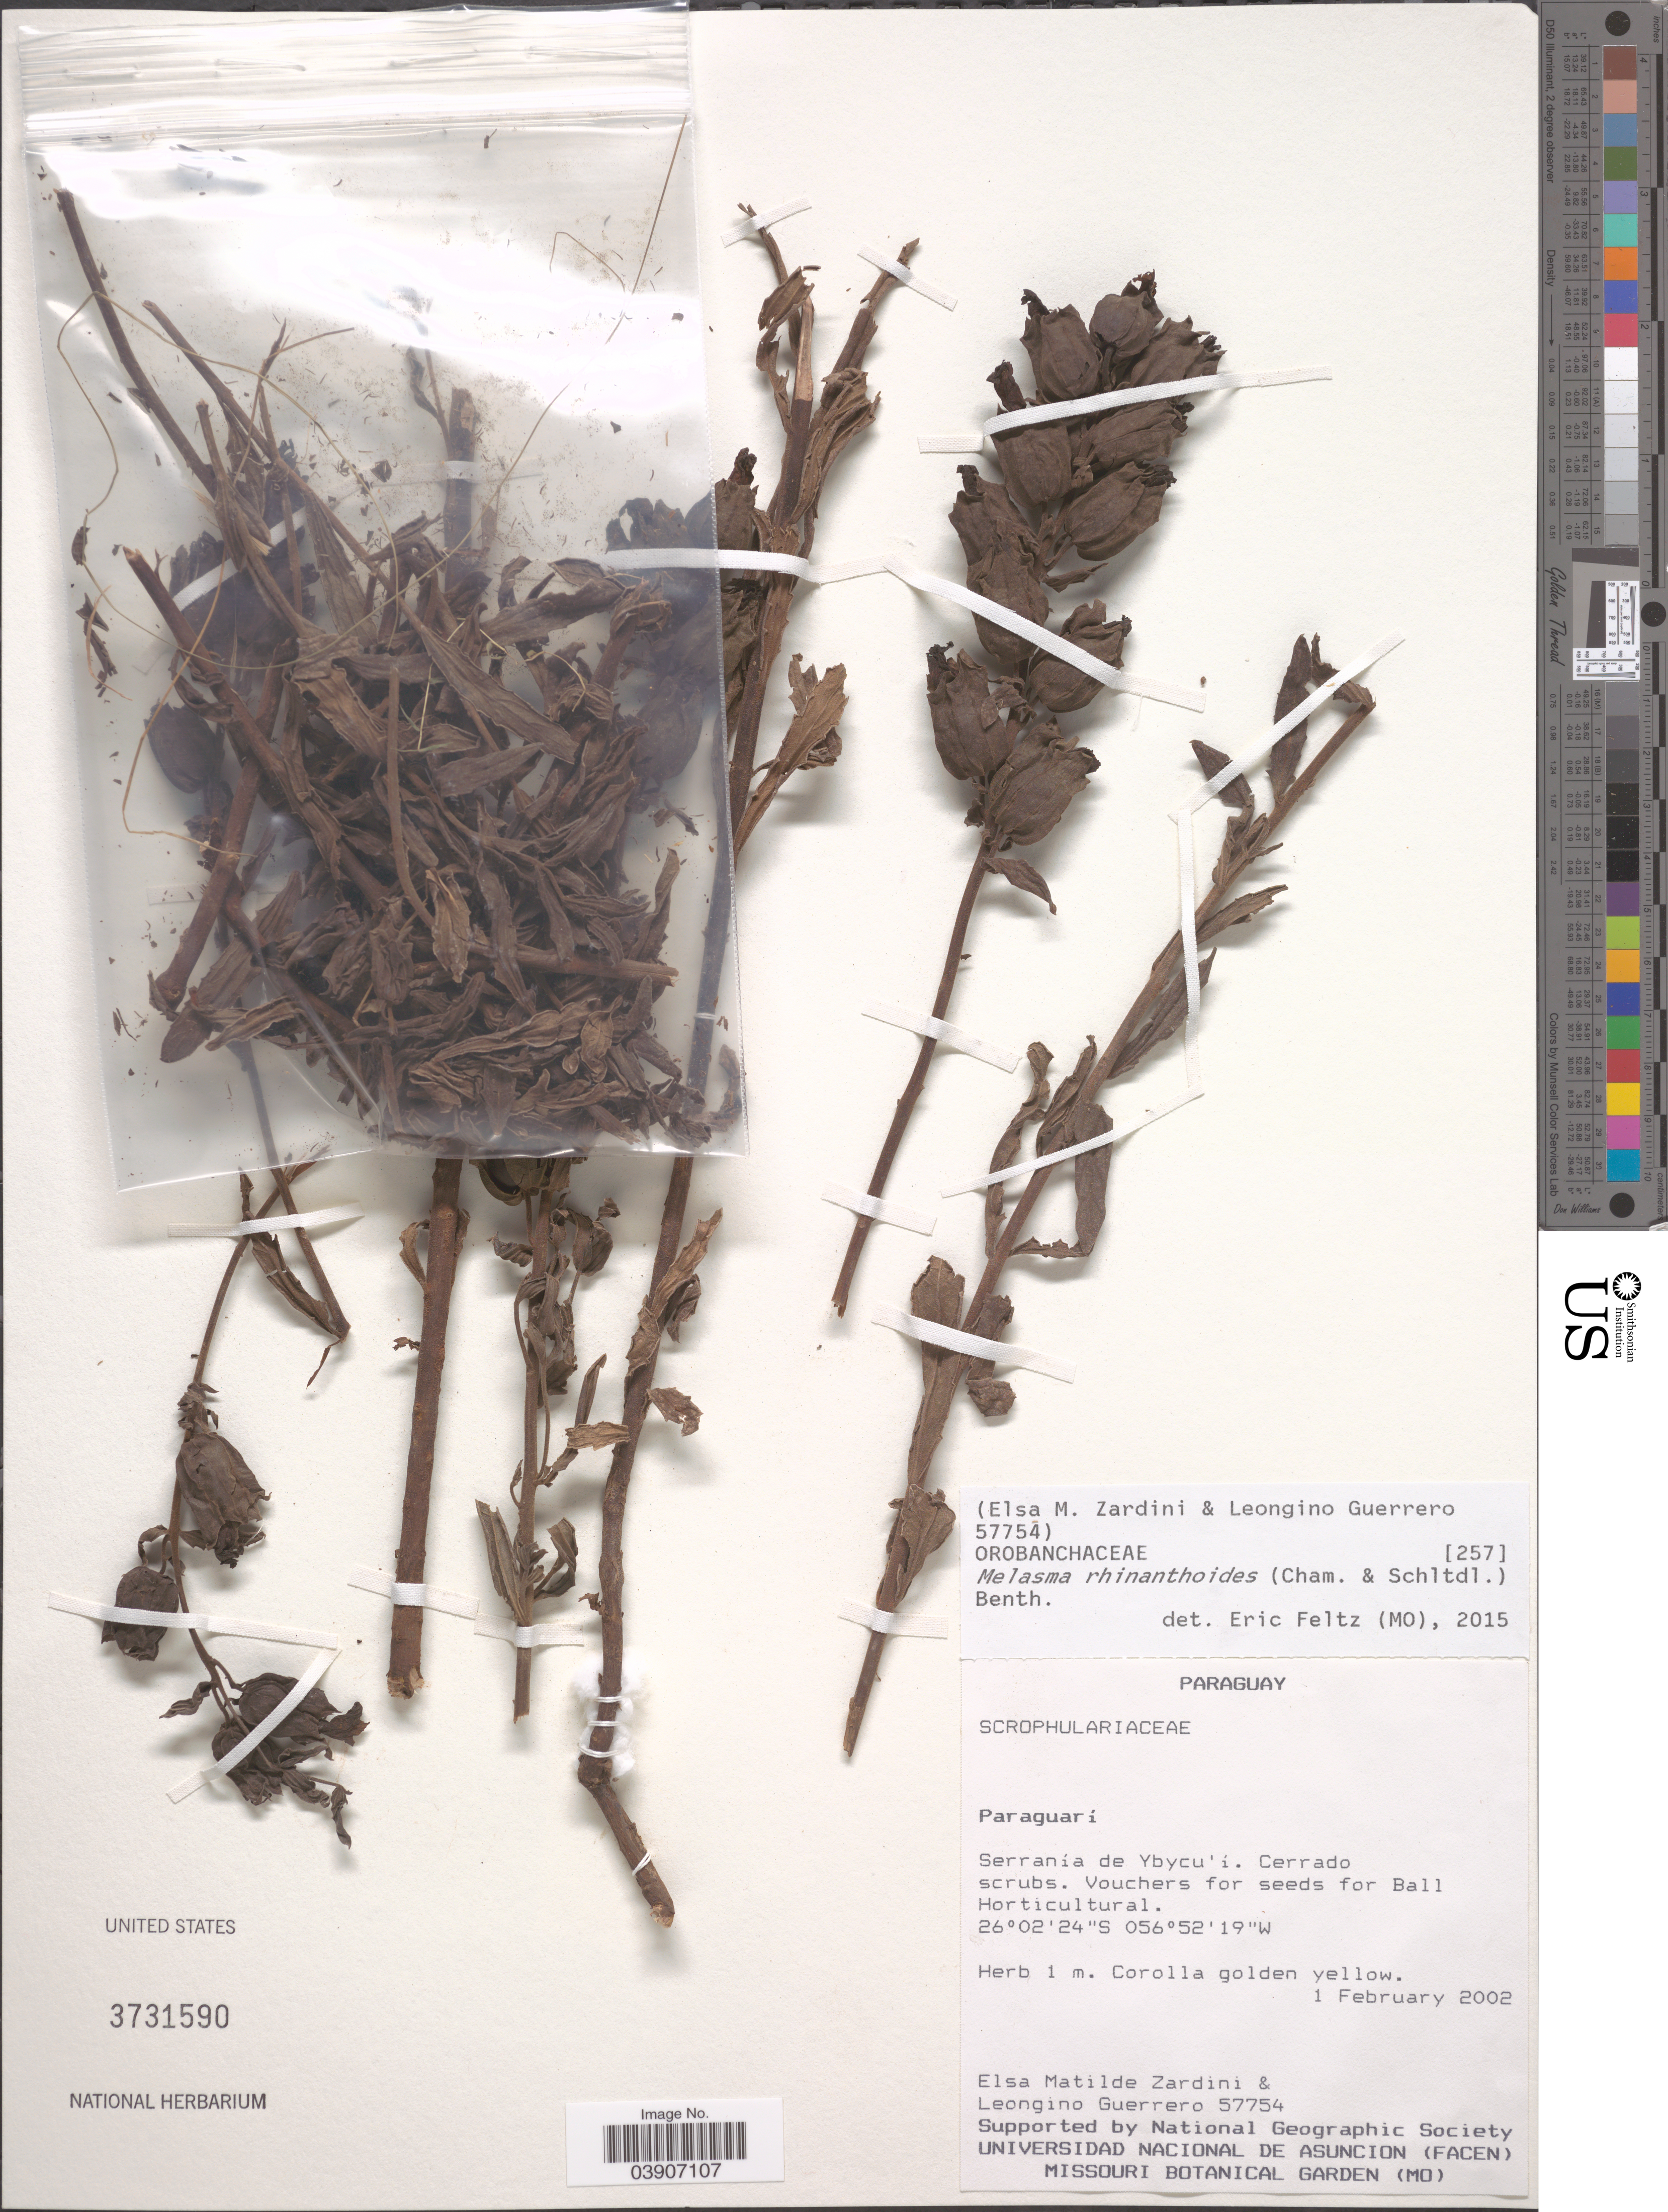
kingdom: Plantae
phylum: Tracheophyta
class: Magnoliopsida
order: Lamiales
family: Orobanchaceae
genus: Melasma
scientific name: Melasma rhinanthoides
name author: (Cham. & Schltdl.) Benth.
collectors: E. M. Zardini & L. Guerrero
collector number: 57754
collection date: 2002-02-01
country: Paraguay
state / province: Paraguari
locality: Serranía de Ybycu'í.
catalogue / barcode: US 3731590